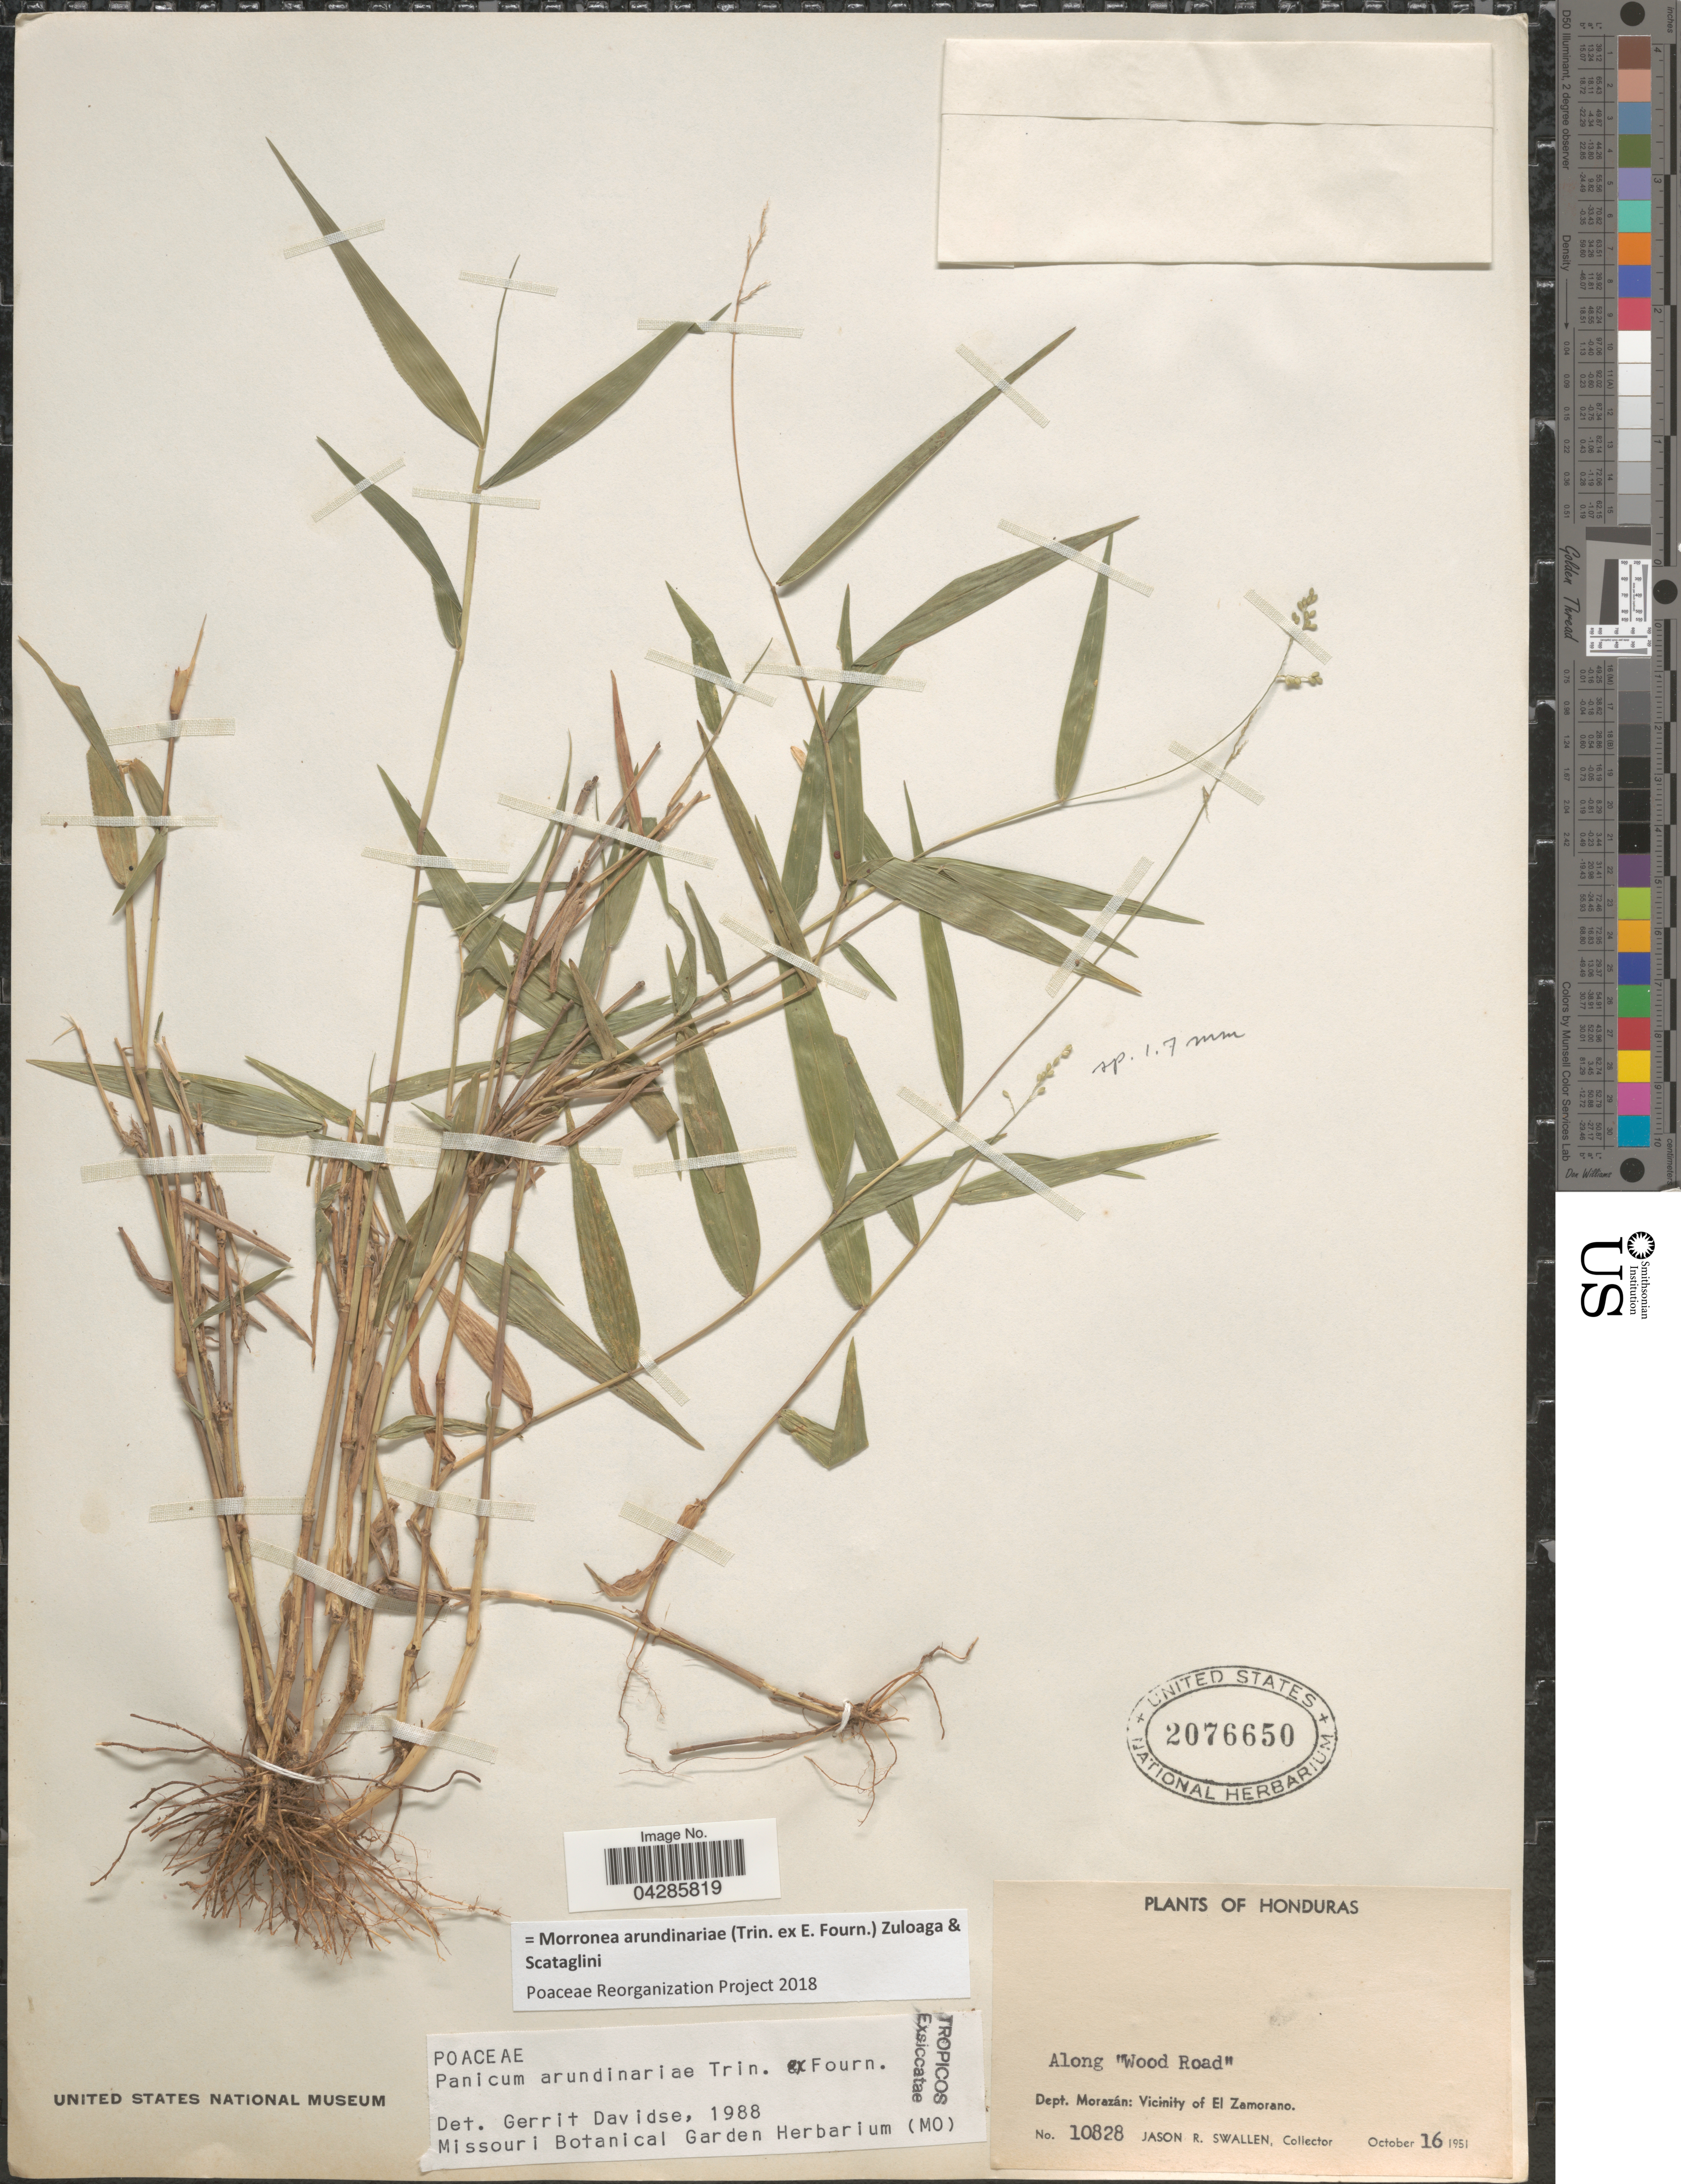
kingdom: Plantae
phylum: Tracheophyta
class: Liliopsida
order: Poales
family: Poaceae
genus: Morronea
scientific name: Morronea arundinariae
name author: (Trin. ex E. Fourn.) Zuloaga & Scataglini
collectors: J. R. Swallen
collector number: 10828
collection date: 1951-10-16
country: Honduras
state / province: Fco. Morazán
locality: Along "Wood Road". Dept. Morazán: Vicinity of El Zamorano.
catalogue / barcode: US 2076650